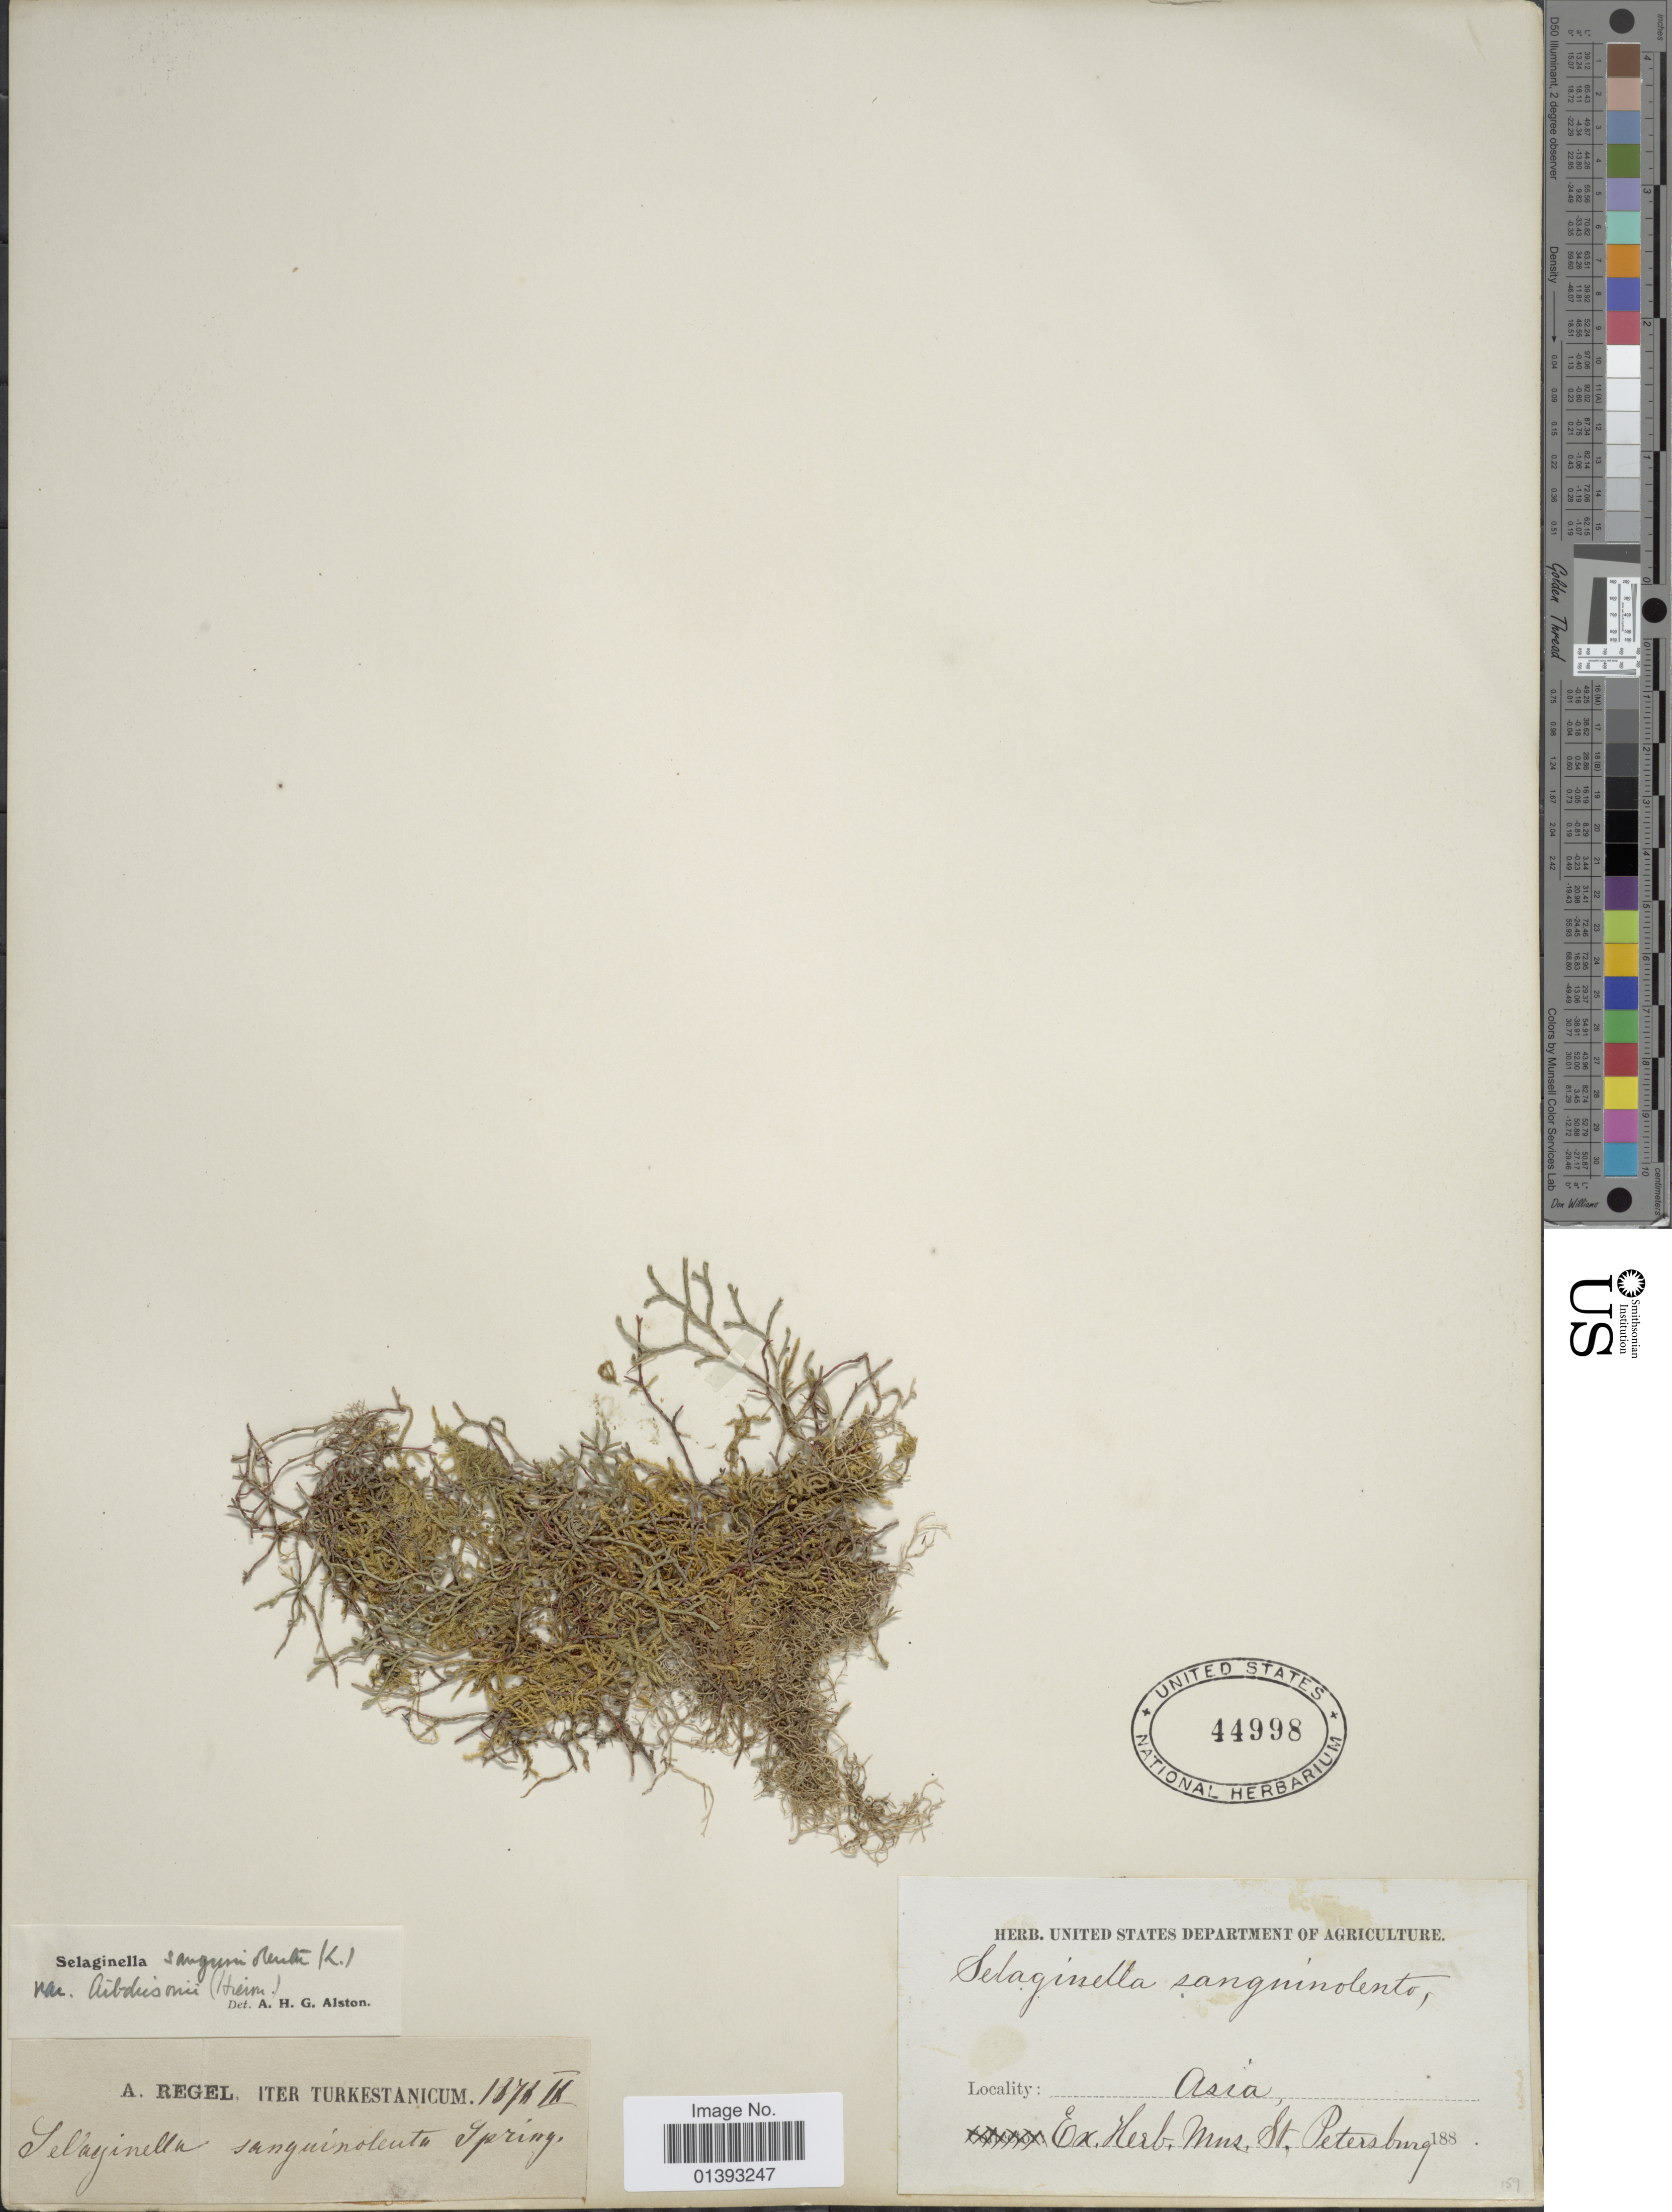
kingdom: Plantae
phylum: Tracheophyta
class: Lycopodiopsida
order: Selaginellales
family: Selaginellaceae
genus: Selaginella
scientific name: Selaginella sanguinolenta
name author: (L.) Spring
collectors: A. Regel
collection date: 1872-02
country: Turkey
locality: Asia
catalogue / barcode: US 44998